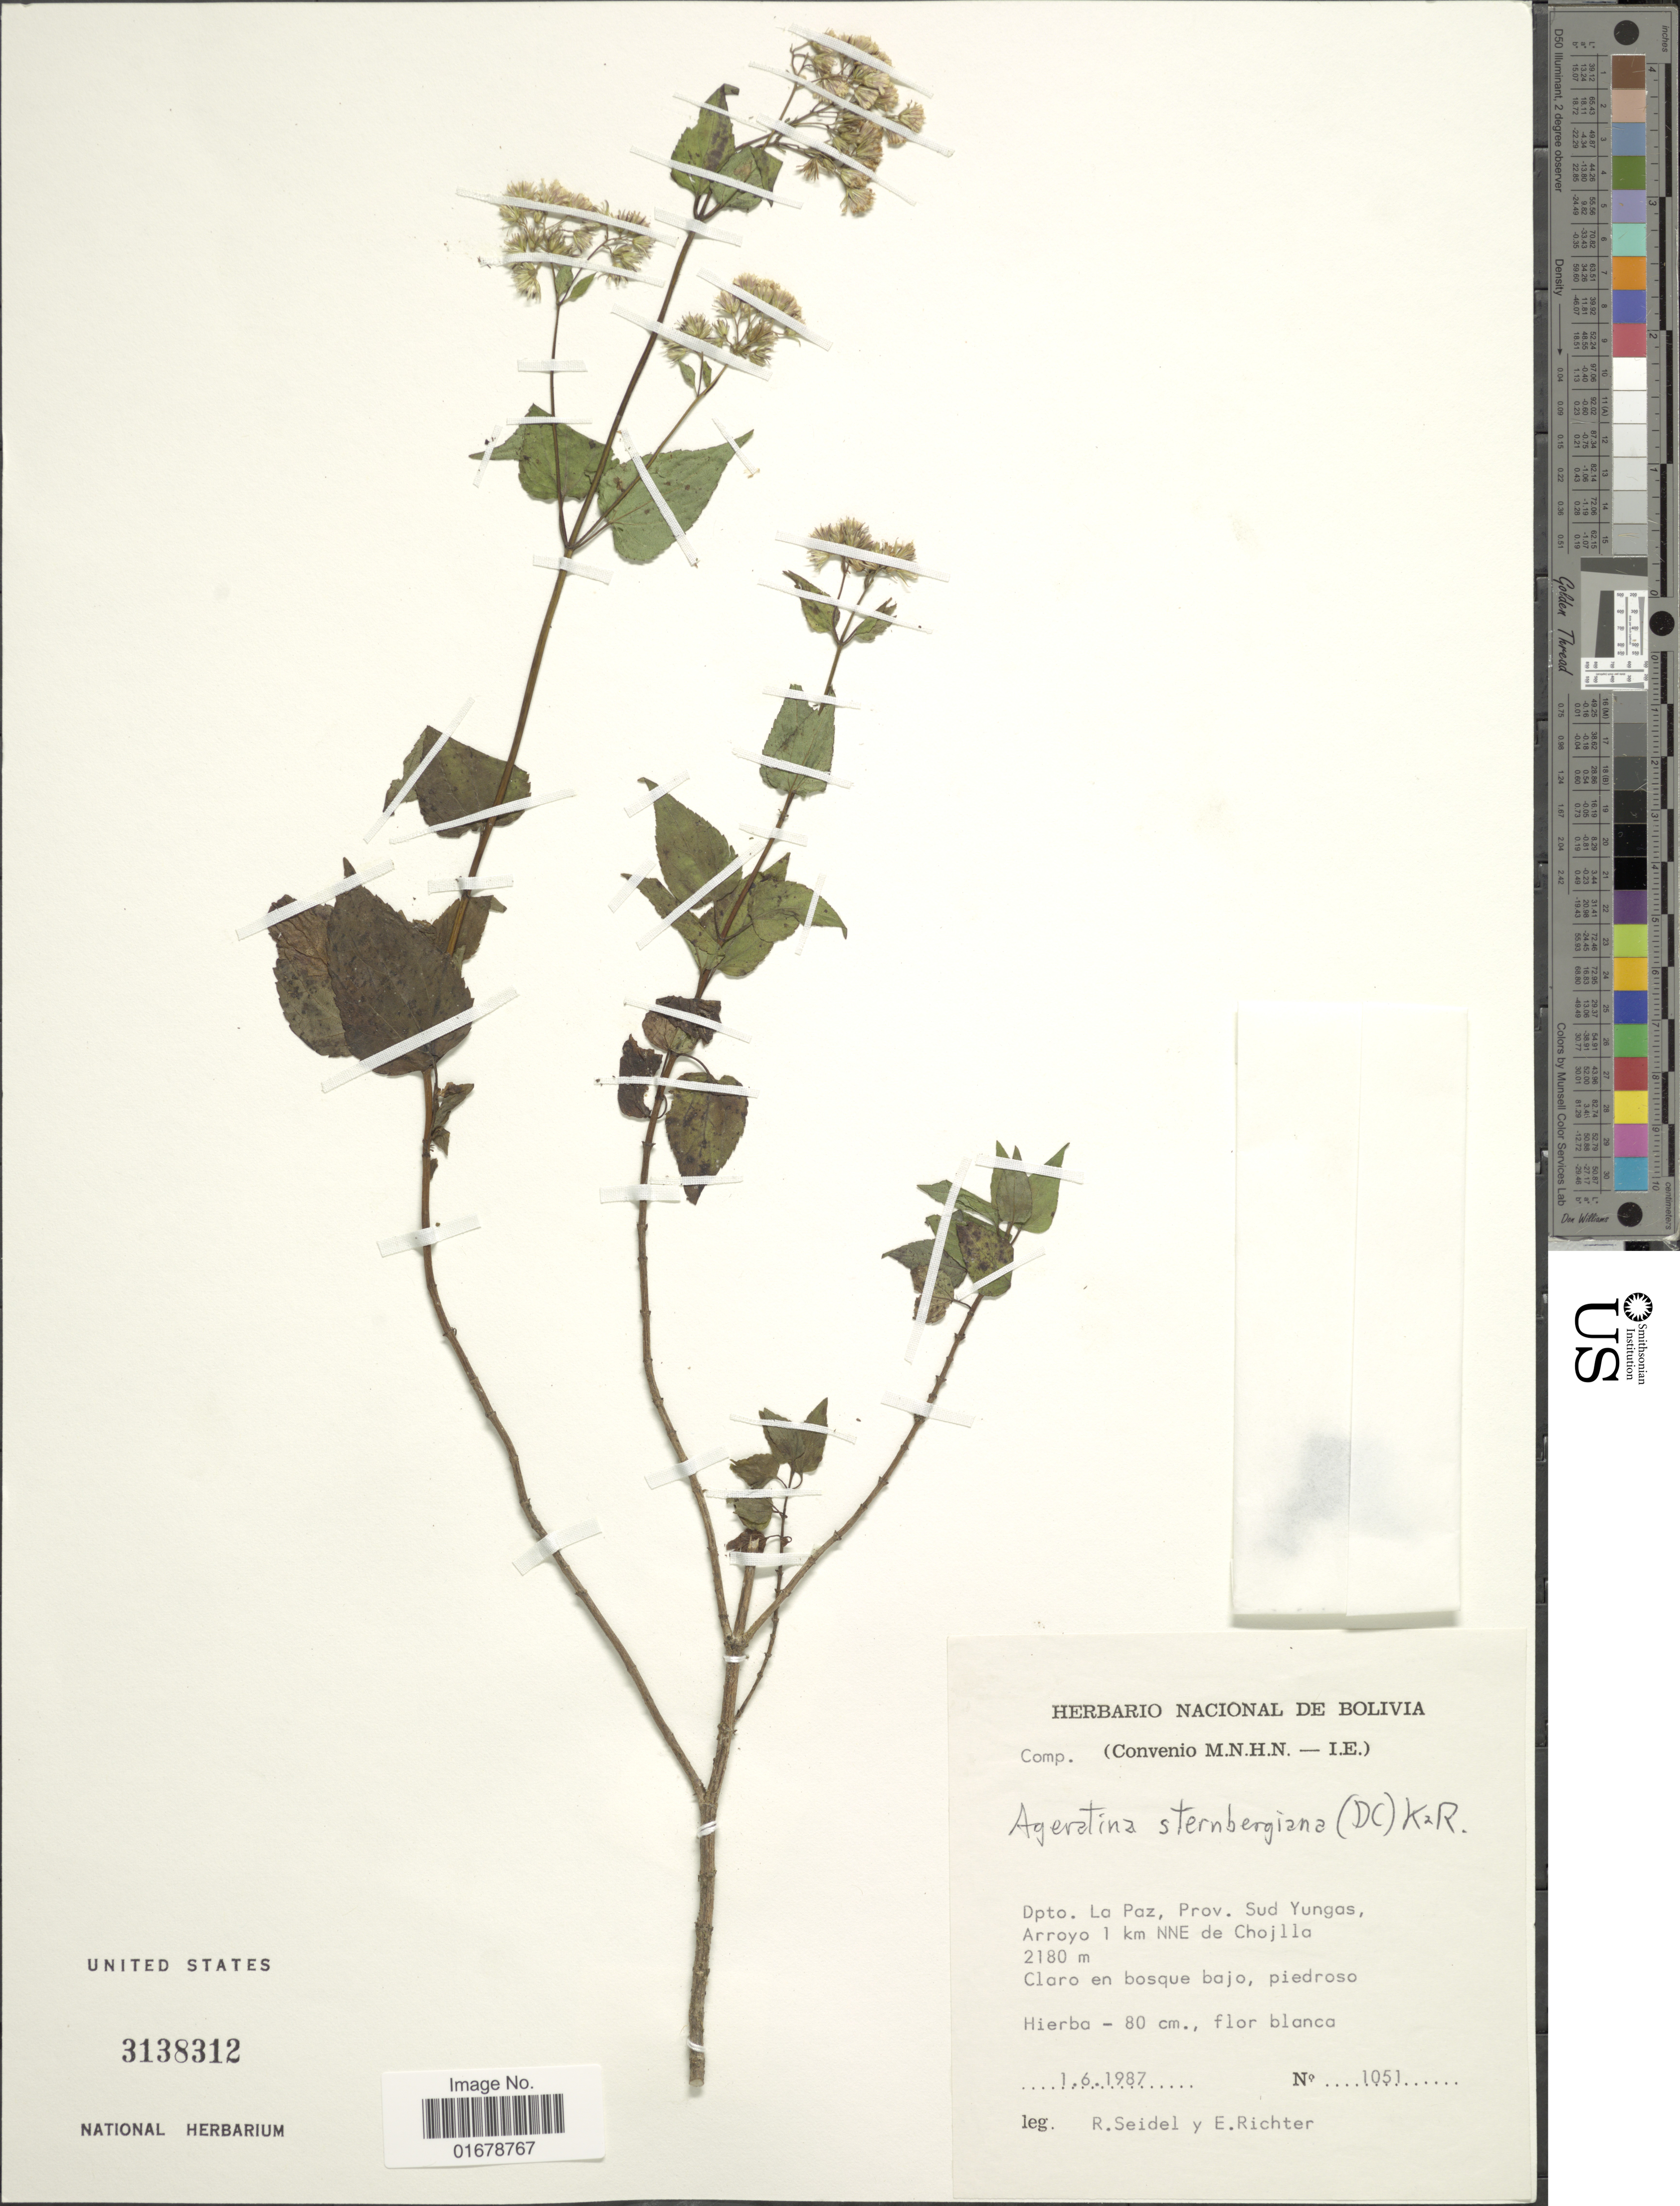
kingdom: Plantae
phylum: Tracheophyta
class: Magnoliopsida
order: Asterales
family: Asteraceae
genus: Ageratina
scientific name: Ageratina sternbergiana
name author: (DC.) R.M. King & H. Rob.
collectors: R. Seidel & E. Richter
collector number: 1051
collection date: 1987-06-01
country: Bolivia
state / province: La Paz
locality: Dpto. La Paz, Prov. Sud Yungas, Arroyo 1 km NNE of Chojlla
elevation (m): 2180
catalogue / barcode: US 3138312